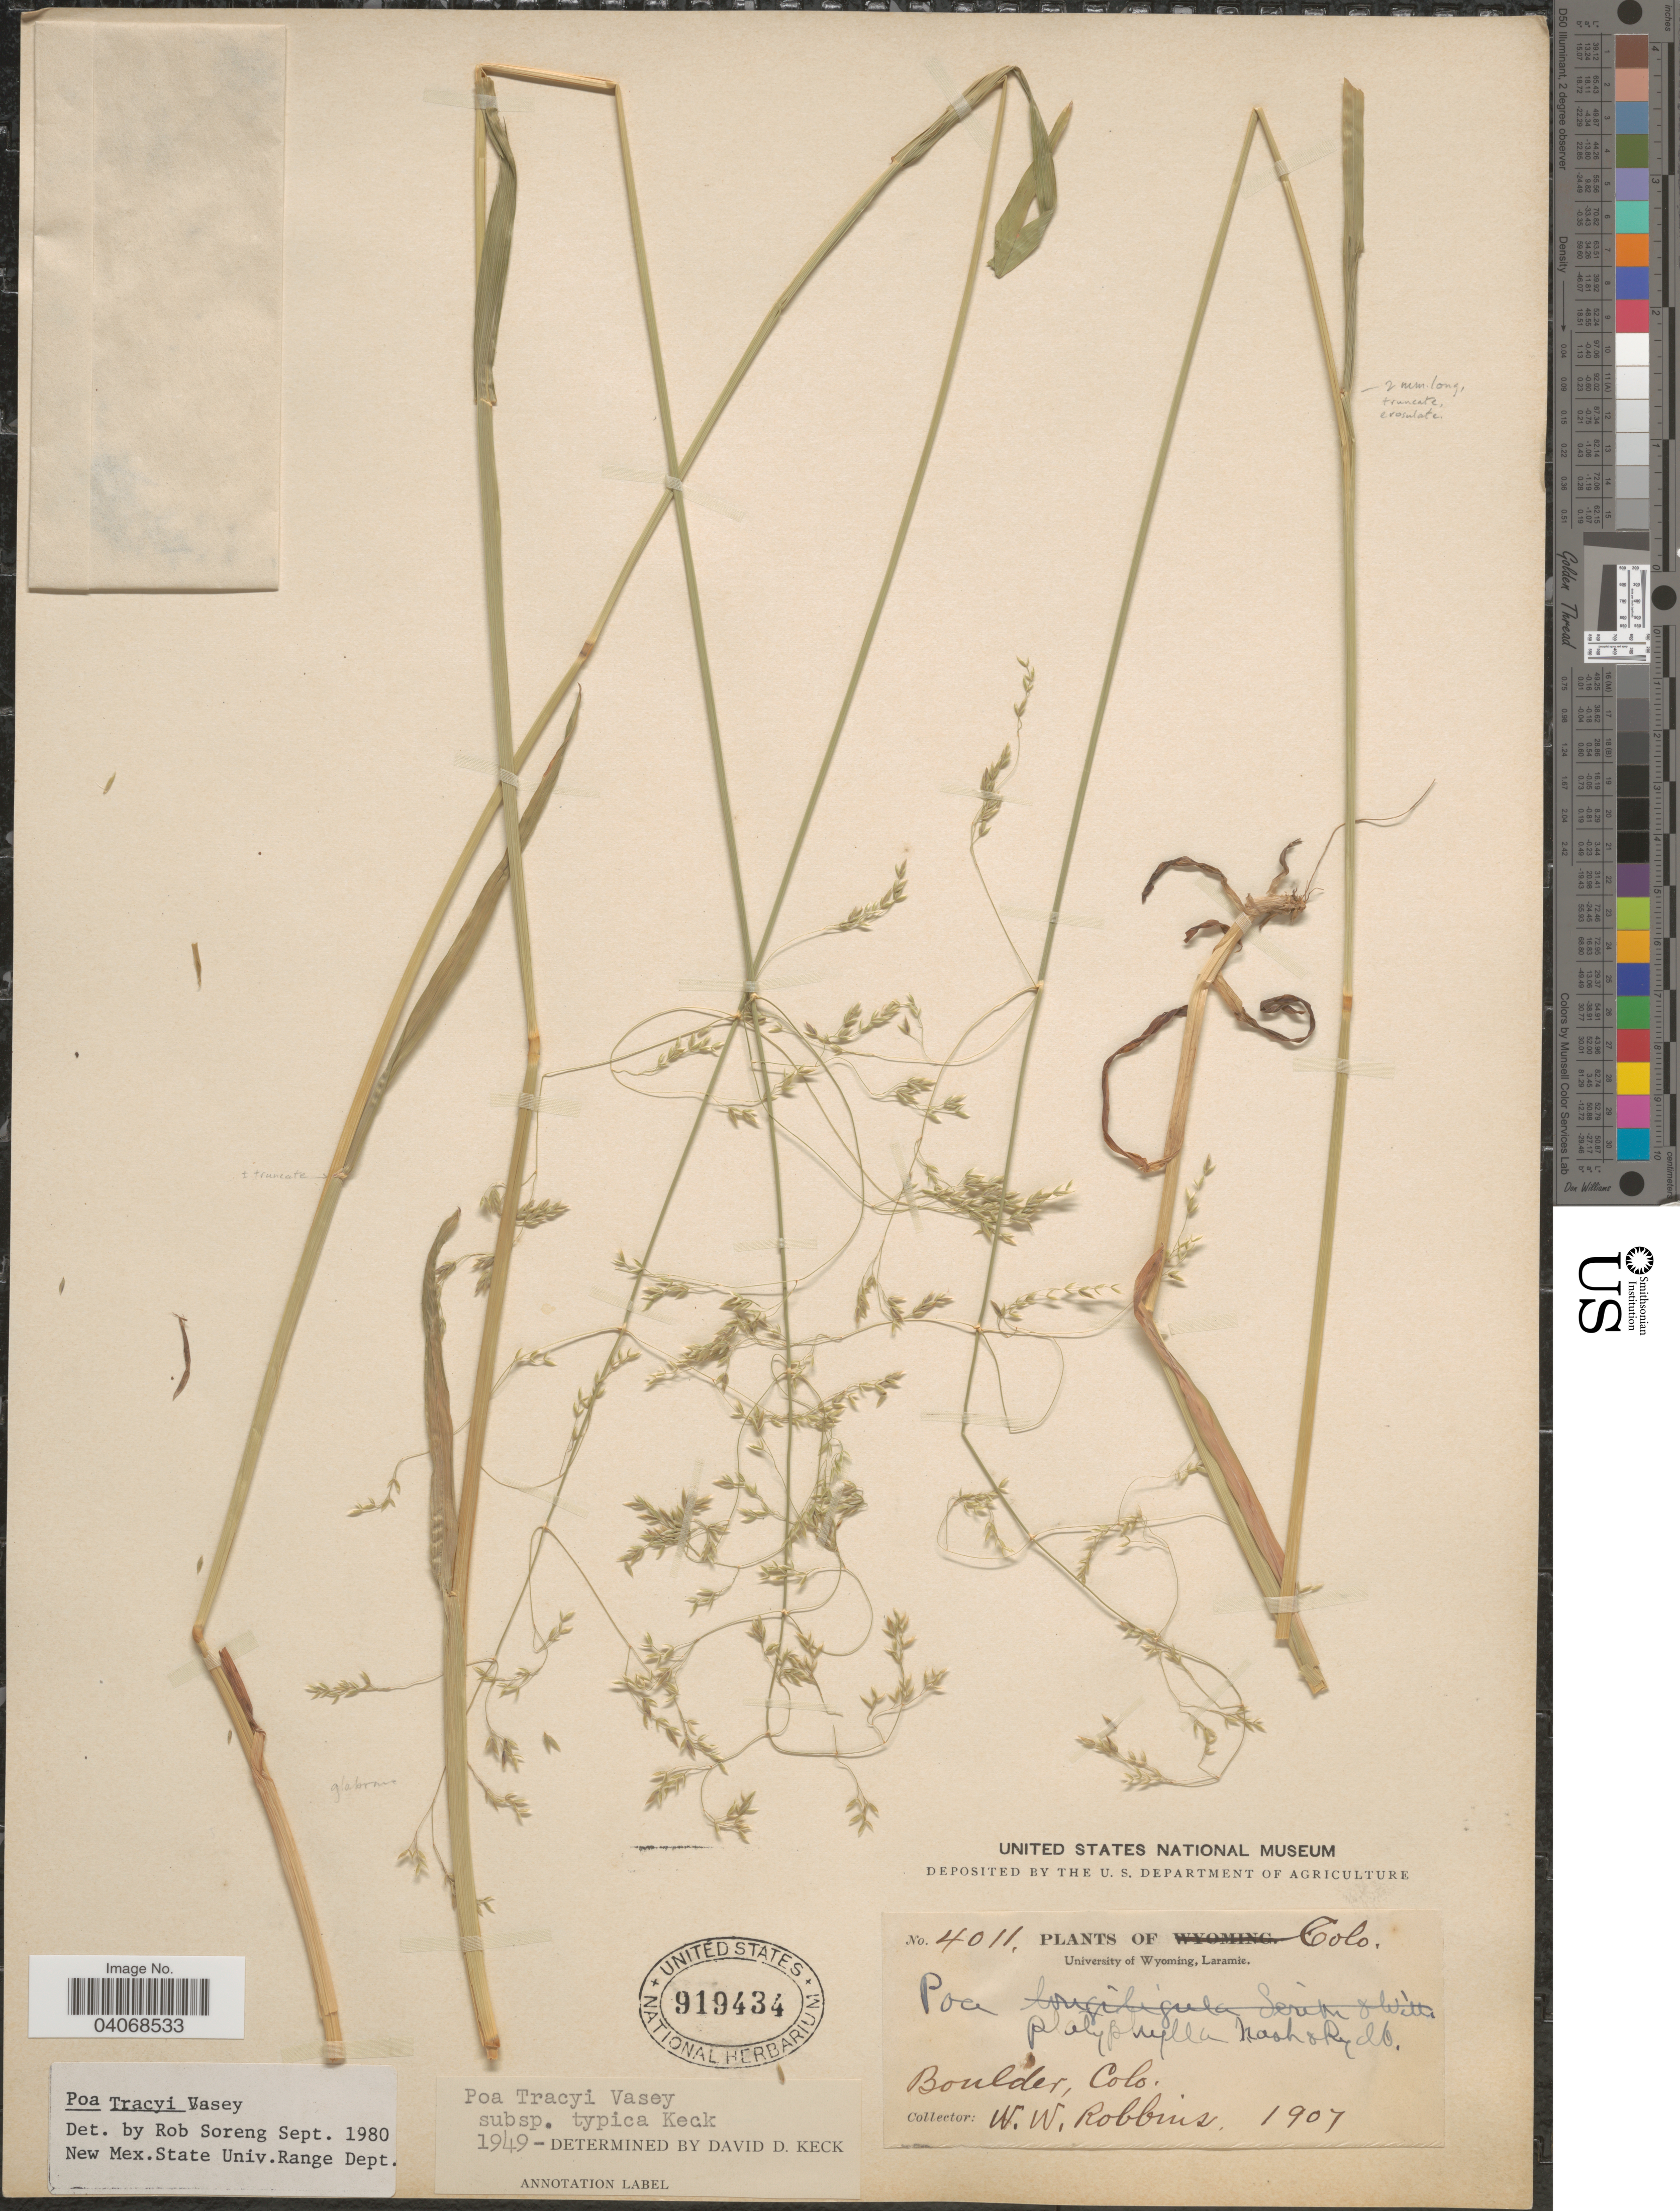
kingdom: Plantae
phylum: Tracheophyta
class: Liliopsida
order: Poales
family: Poaceae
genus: Poa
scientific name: Poa tracyi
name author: Vasey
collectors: W. Robbins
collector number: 4011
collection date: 1907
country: United States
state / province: Colorado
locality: Boulder.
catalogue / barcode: US 919434